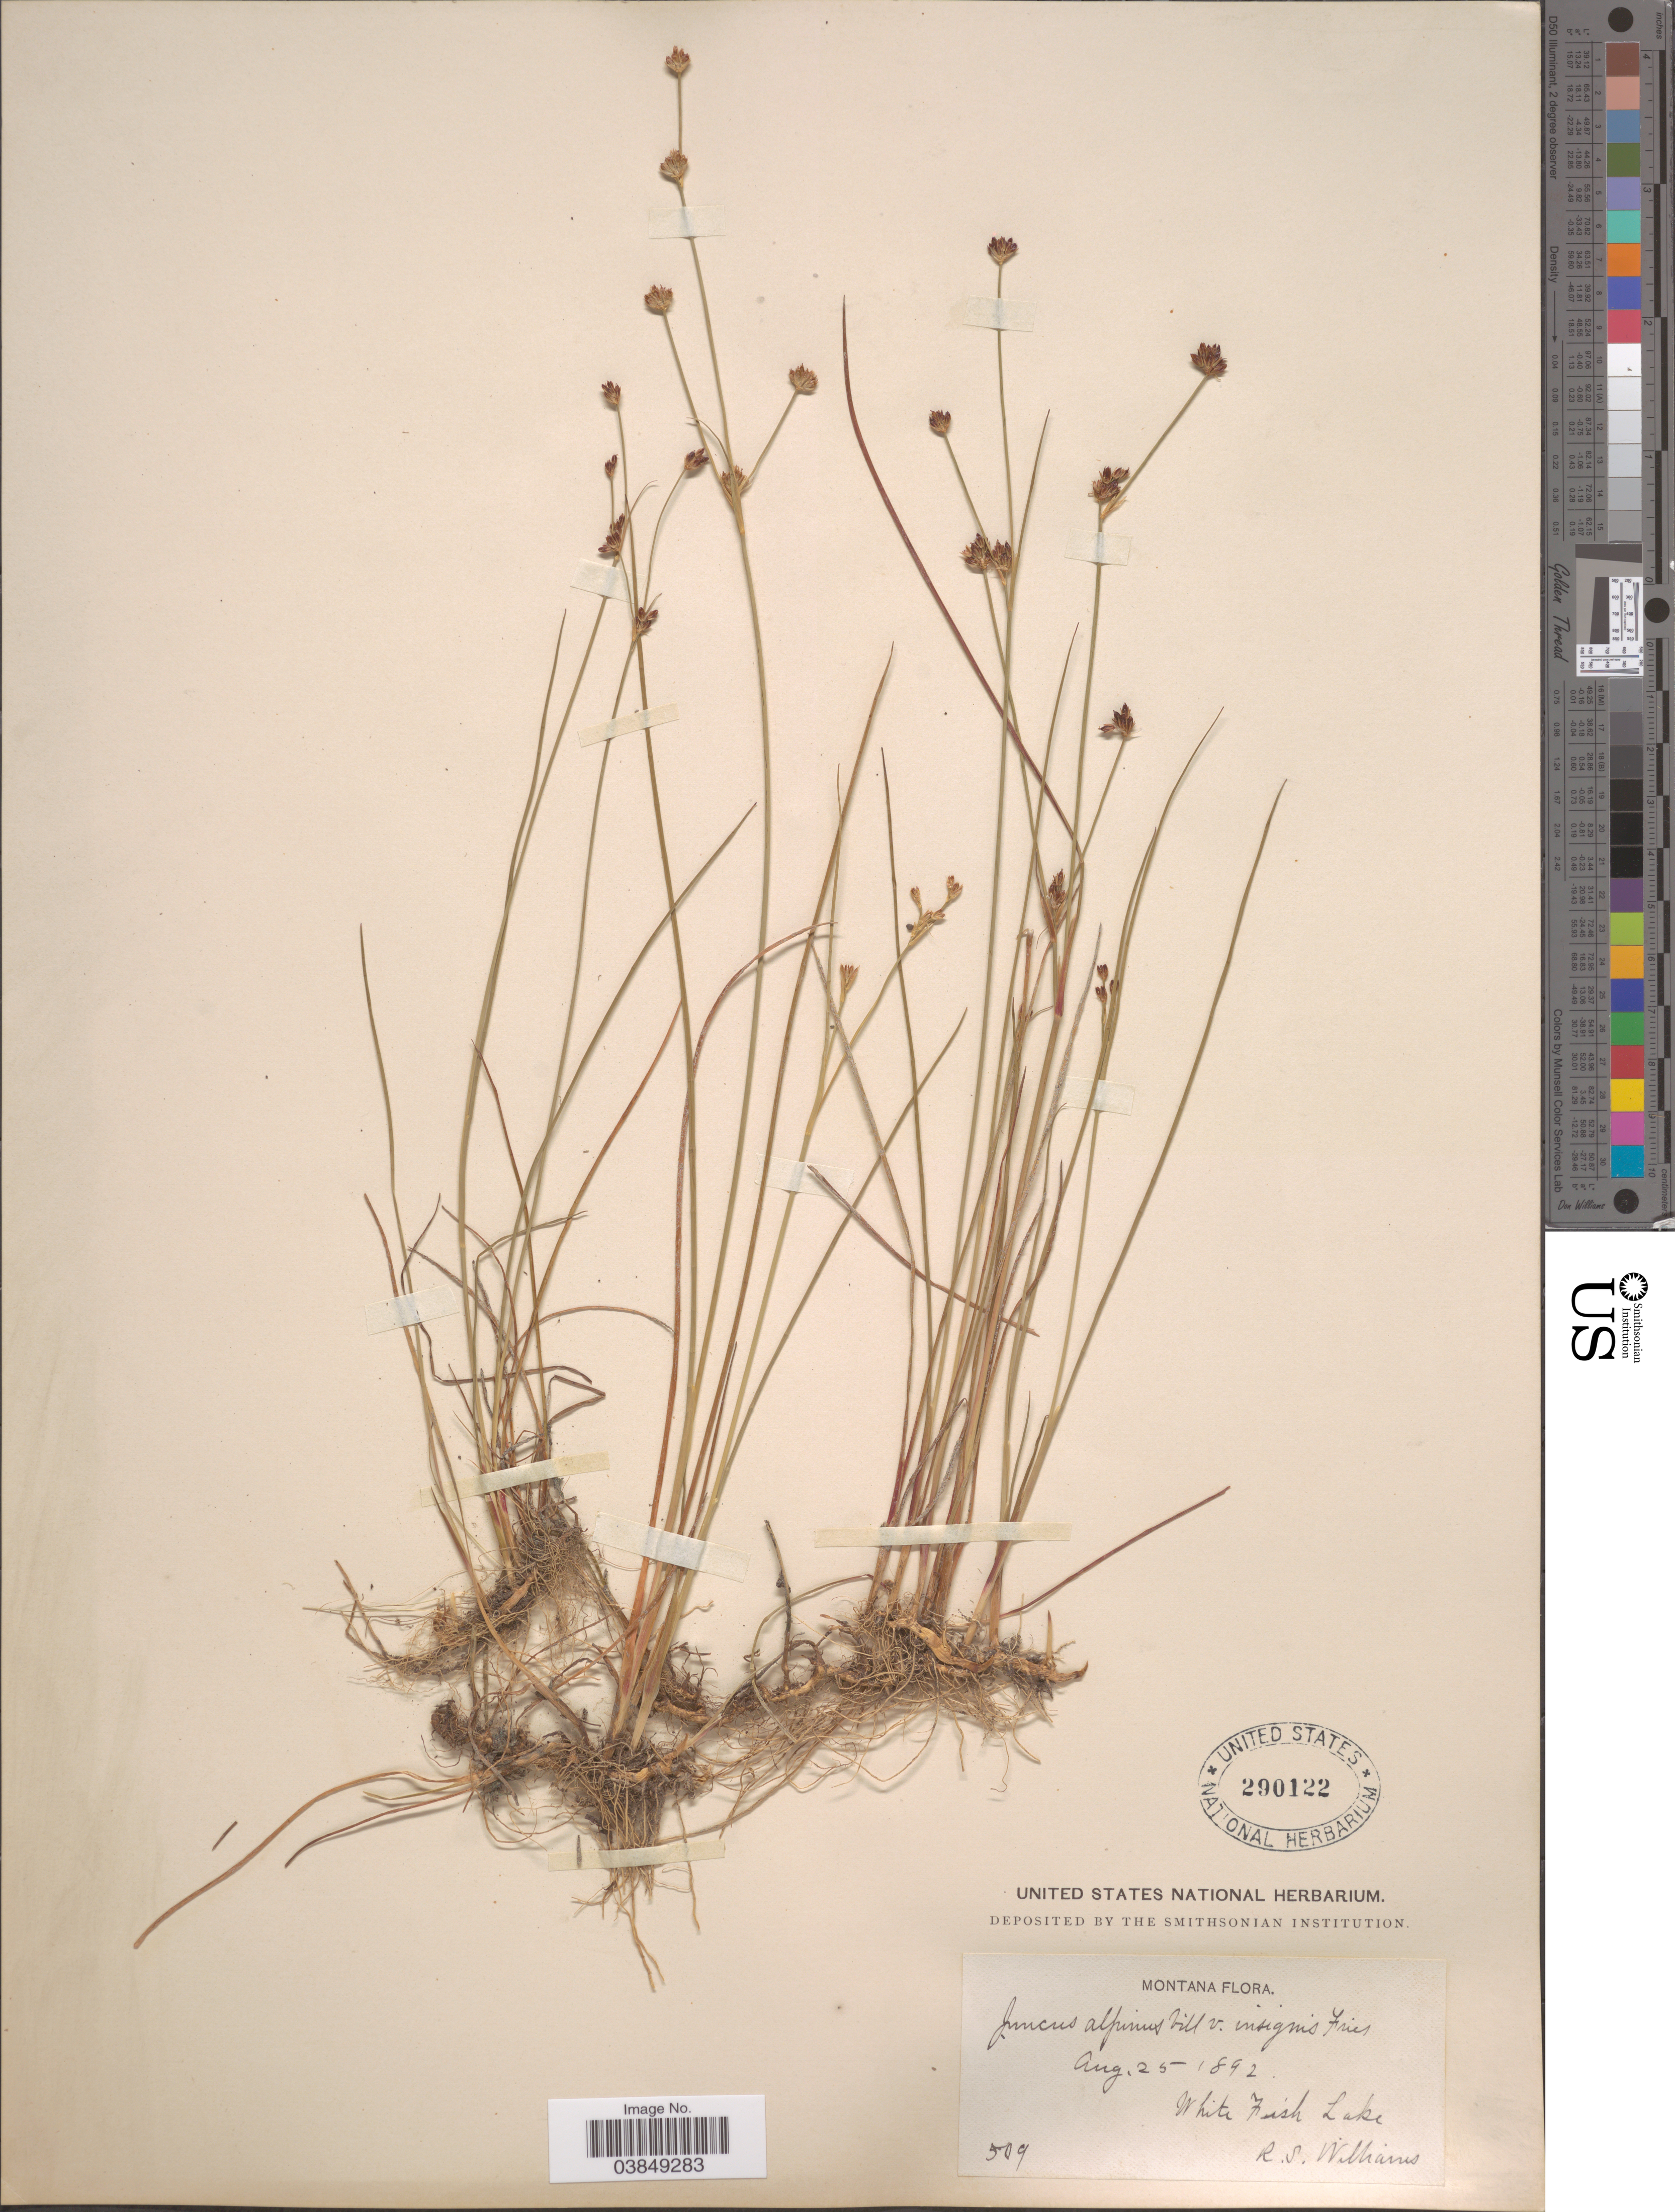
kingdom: Plantae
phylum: Tracheophyta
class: Liliopsida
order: Poales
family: Juncaceae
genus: Juncus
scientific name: Juncus richardsonianus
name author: Schult. & Schult. f.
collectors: R. S. Williams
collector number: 509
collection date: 1892-08-25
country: United States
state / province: Montana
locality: White Fish Lake.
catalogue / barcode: US 290122